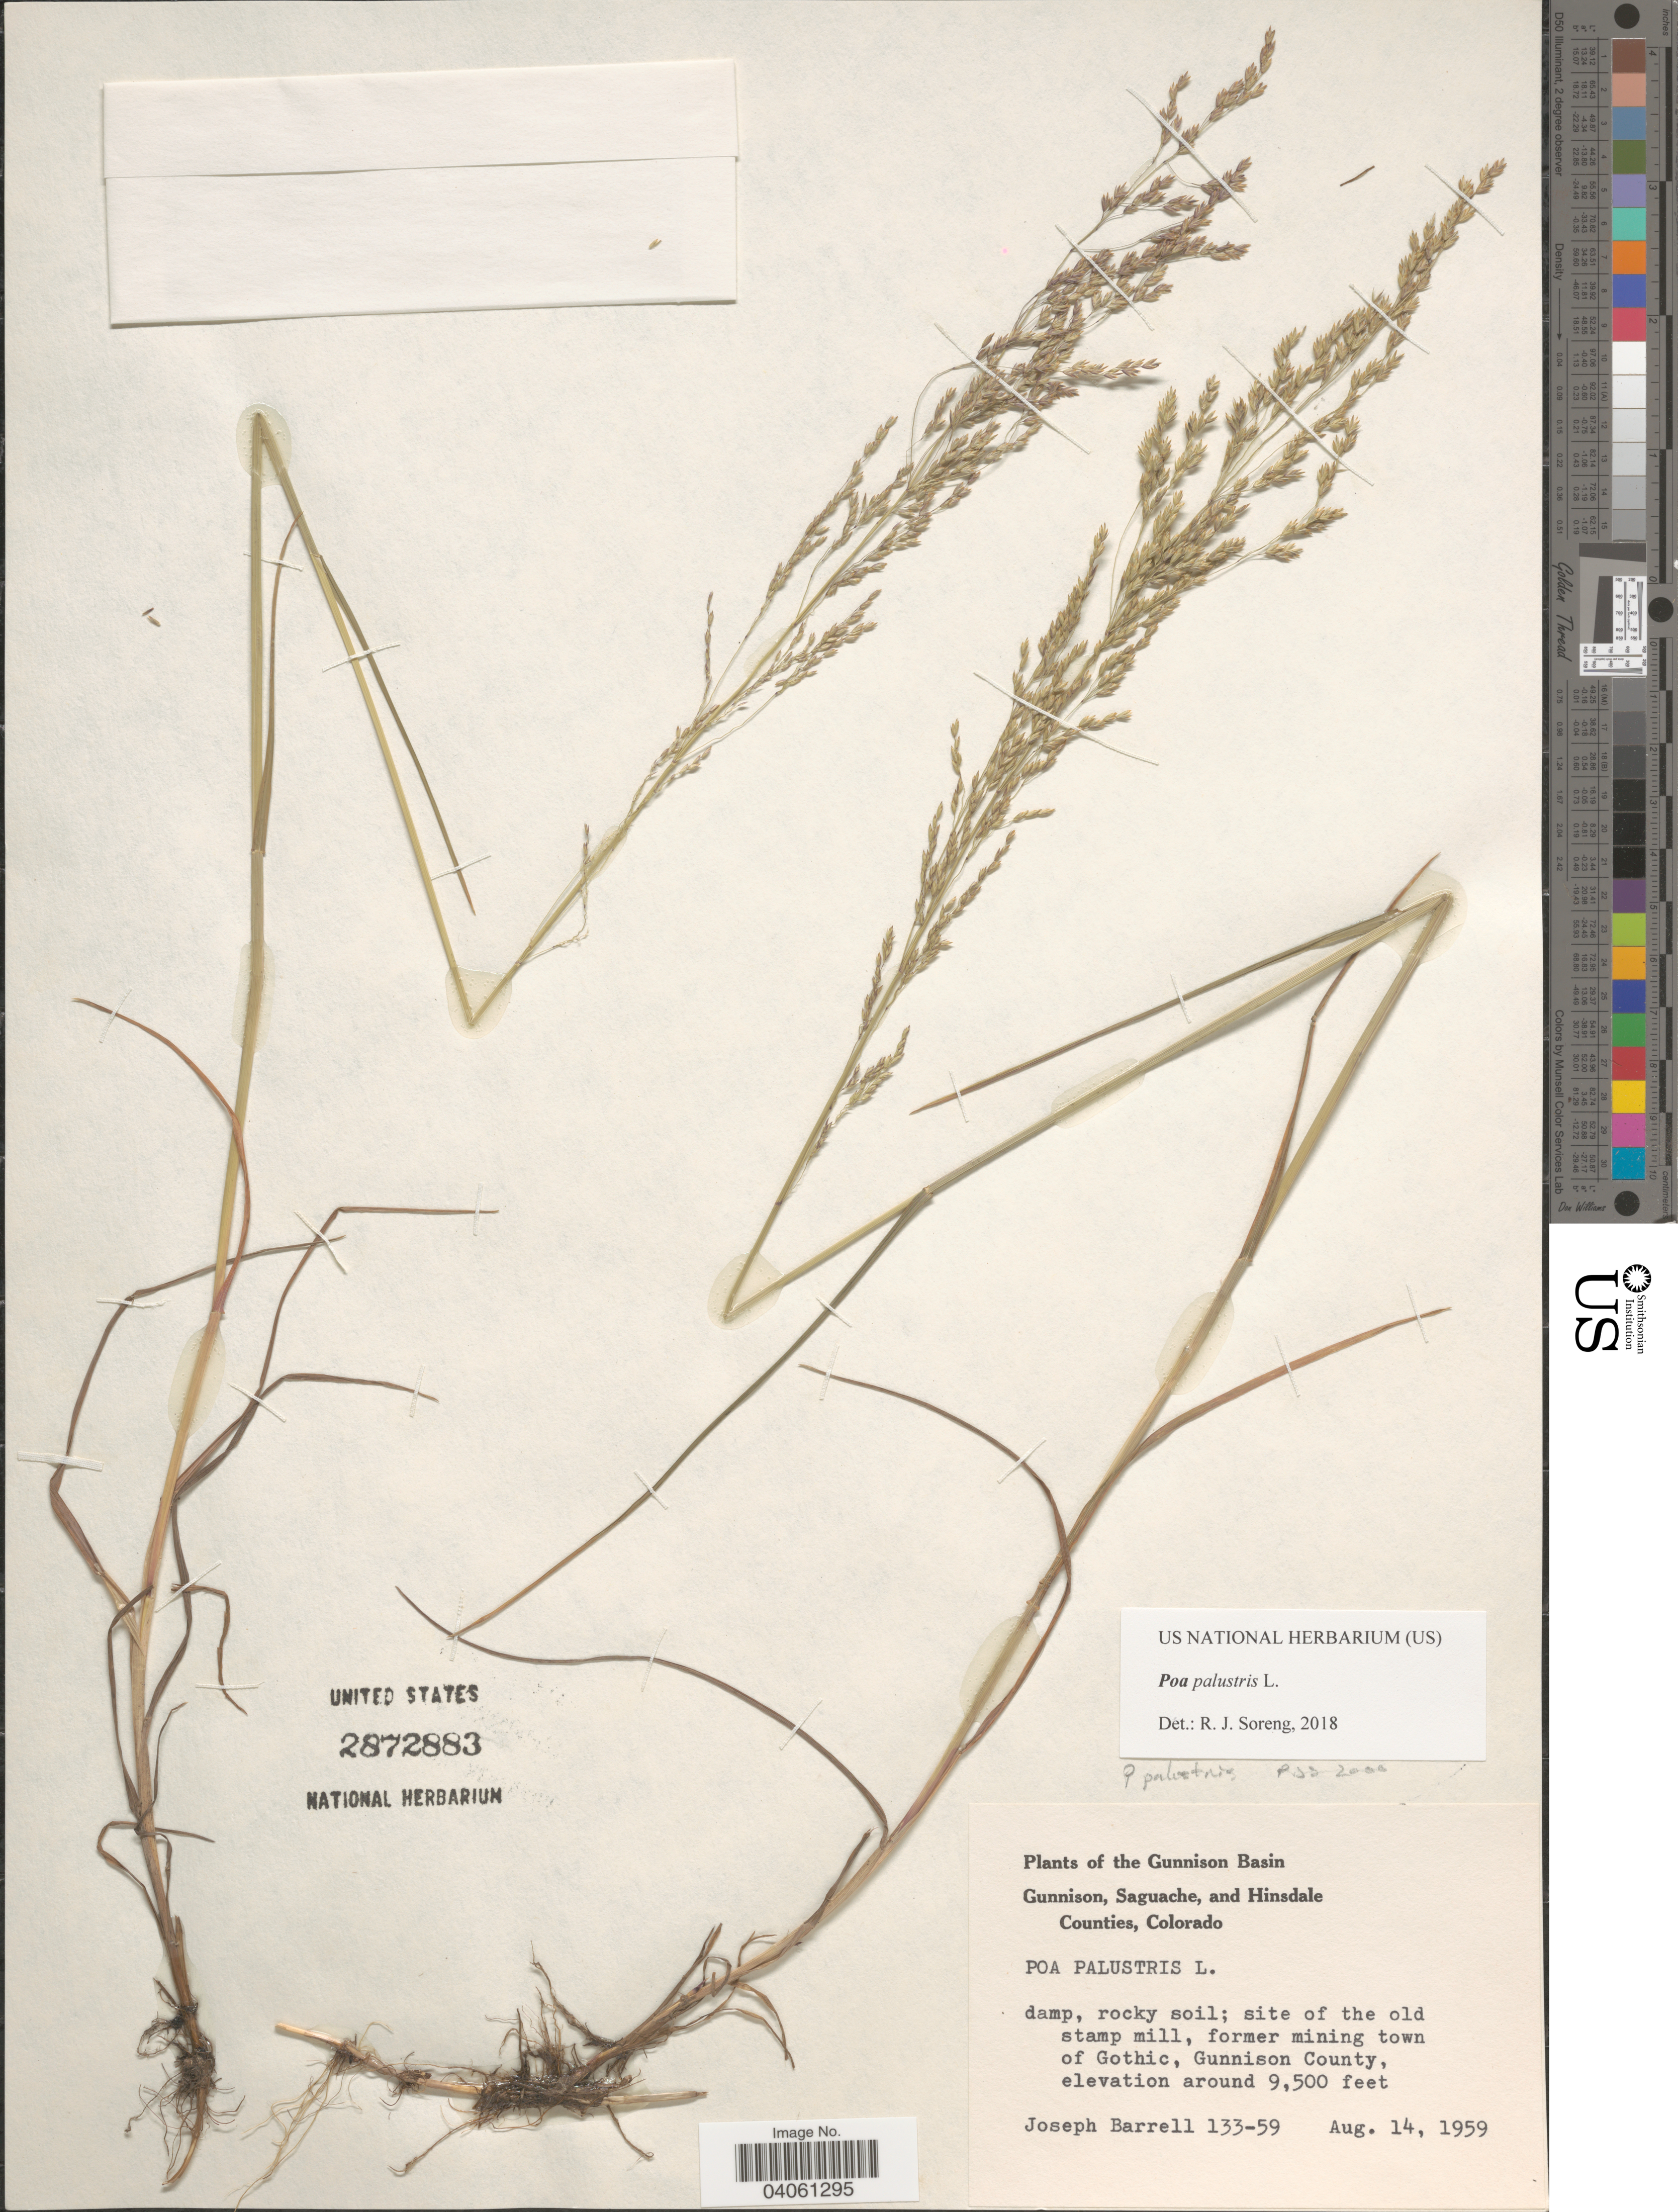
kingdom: Plantae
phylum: Tracheophyta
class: Liliopsida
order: Poales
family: Poaceae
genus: Poa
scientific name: Poa palustris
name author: L.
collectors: J. Barrell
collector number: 133-59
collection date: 1959-08-14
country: United States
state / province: Colorado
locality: Gunnison Basin. damp, rocky soil; site of the old stamp mill, former mining town of Gothic, Gunnison County.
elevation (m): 2896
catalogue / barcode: US 2872883